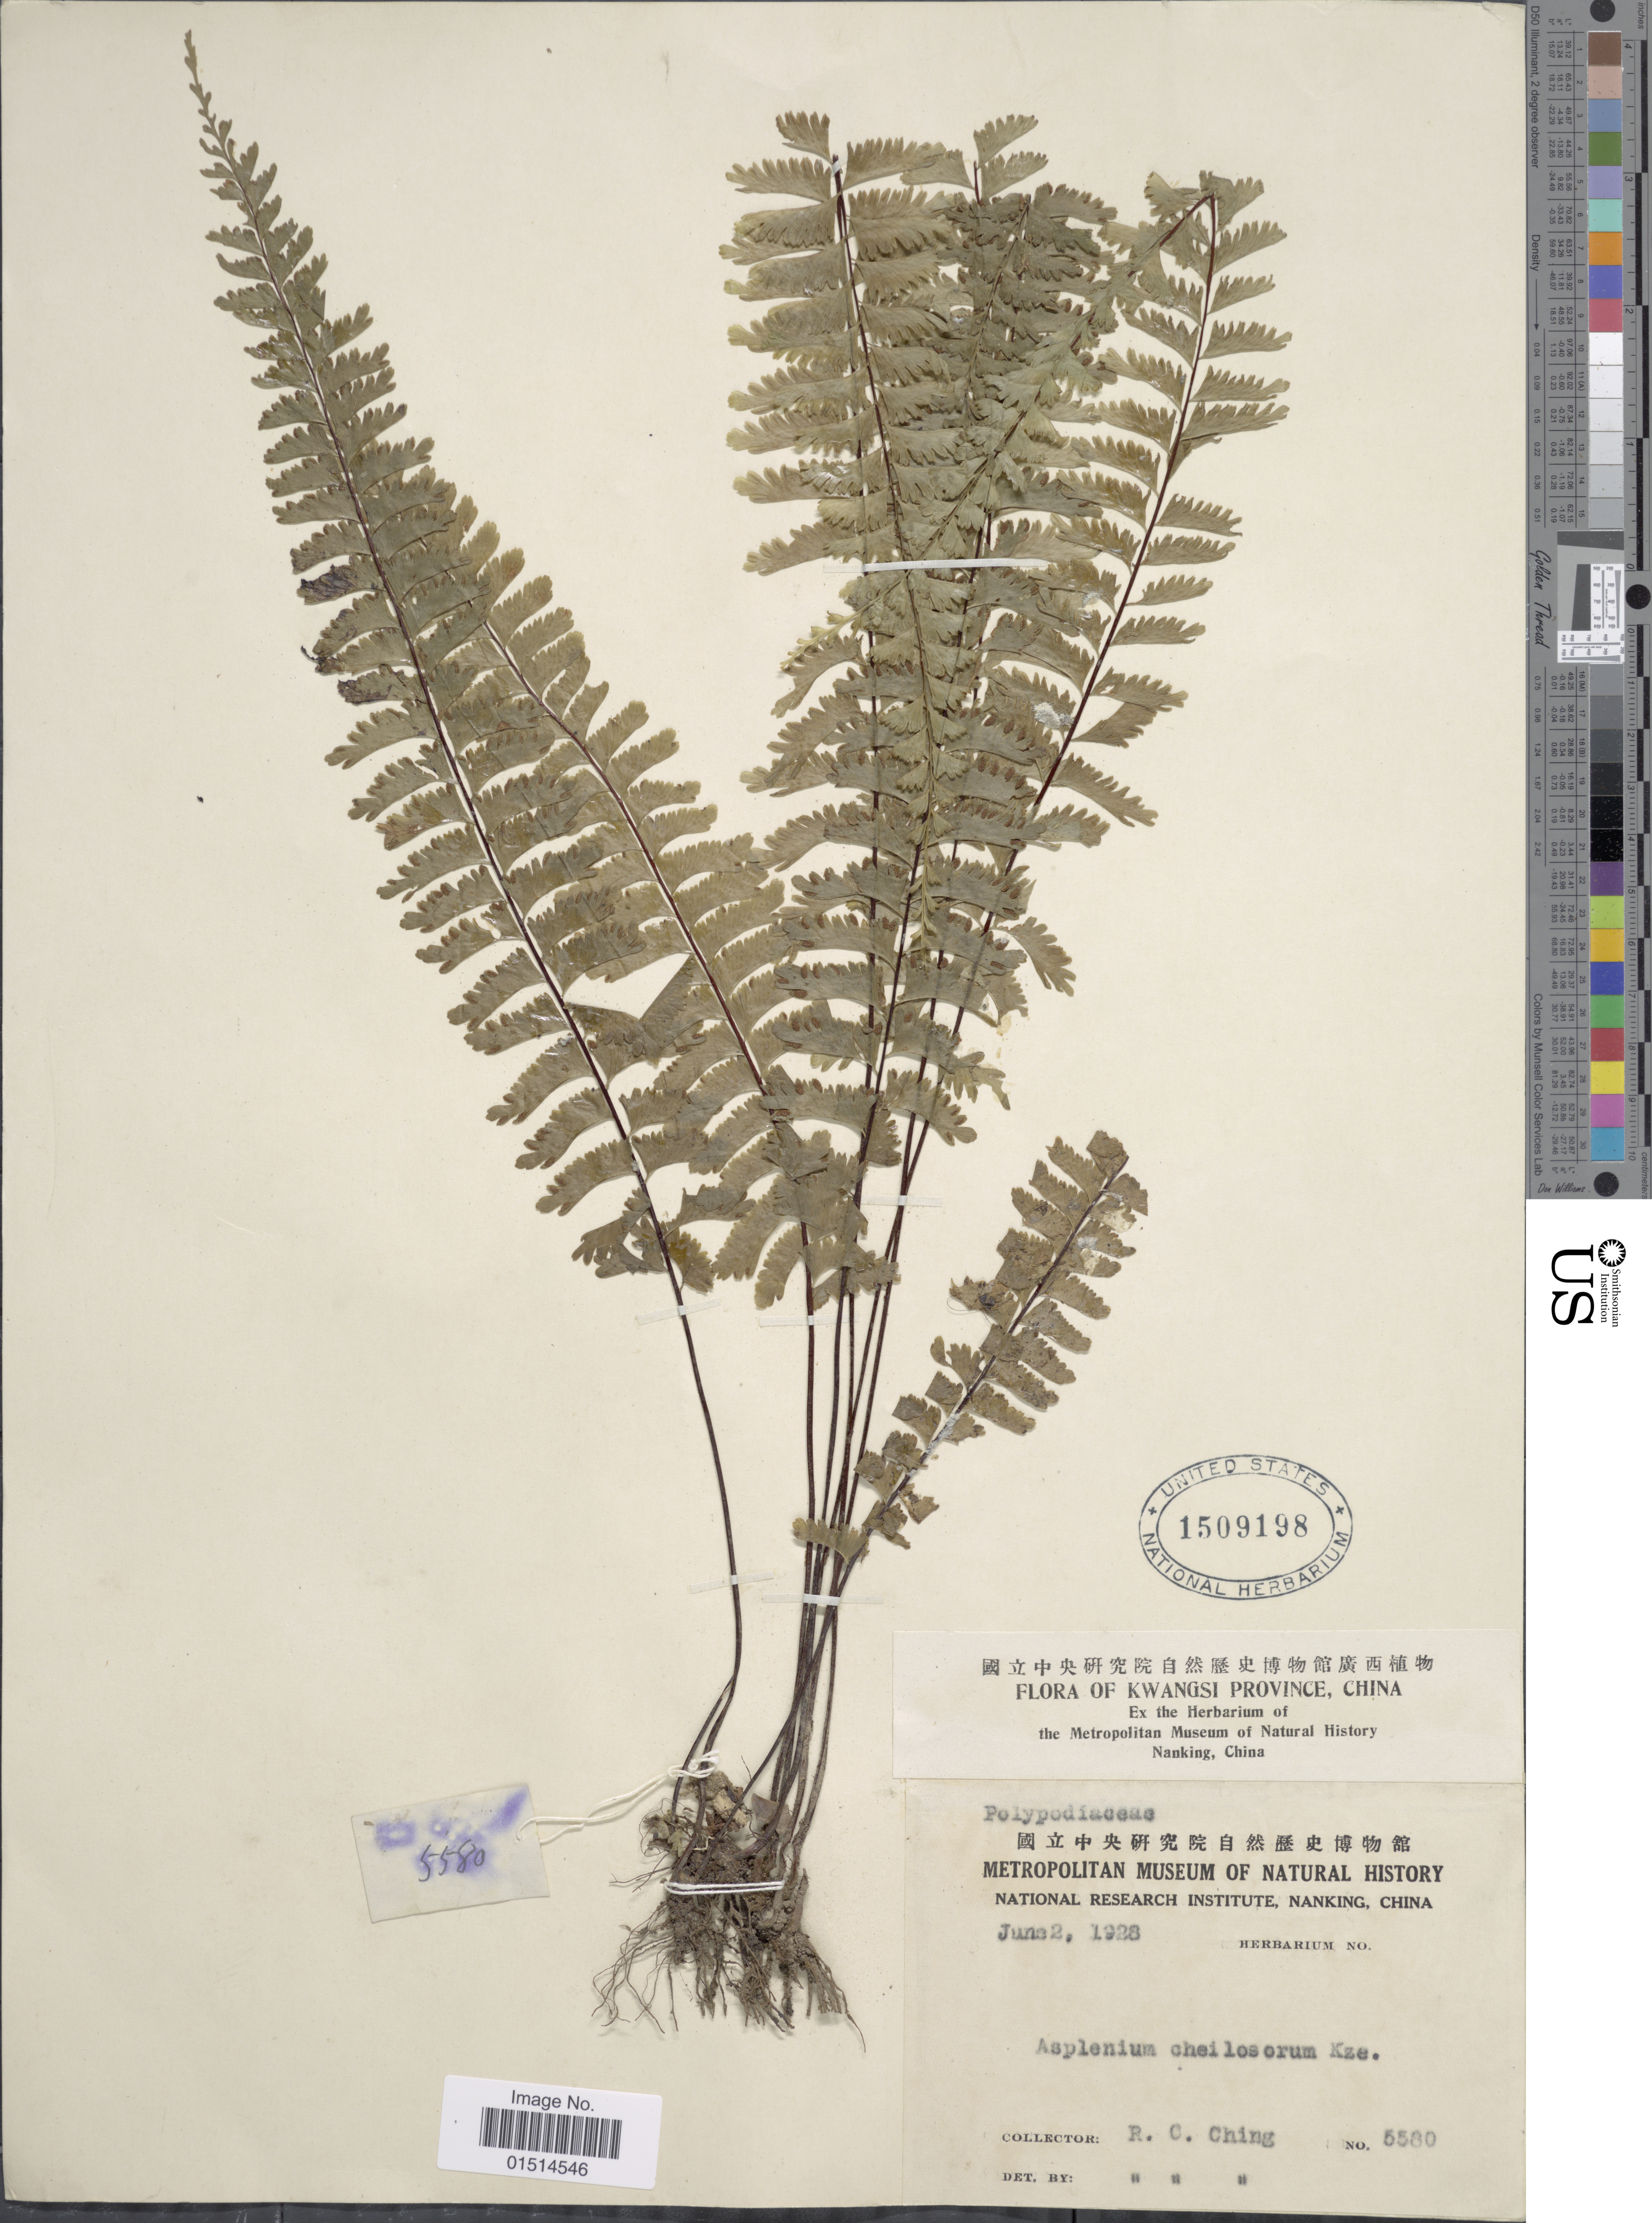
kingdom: Plantae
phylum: Tracheophyta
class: Polypodiopsida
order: Polypodiales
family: Aspleniaceae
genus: Asplenium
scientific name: Asplenium cheilosorum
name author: Kunze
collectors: R. C. Ching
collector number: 5580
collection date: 1928-06-02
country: China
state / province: Guangxi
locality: Kwangsi Province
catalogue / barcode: US 1509198